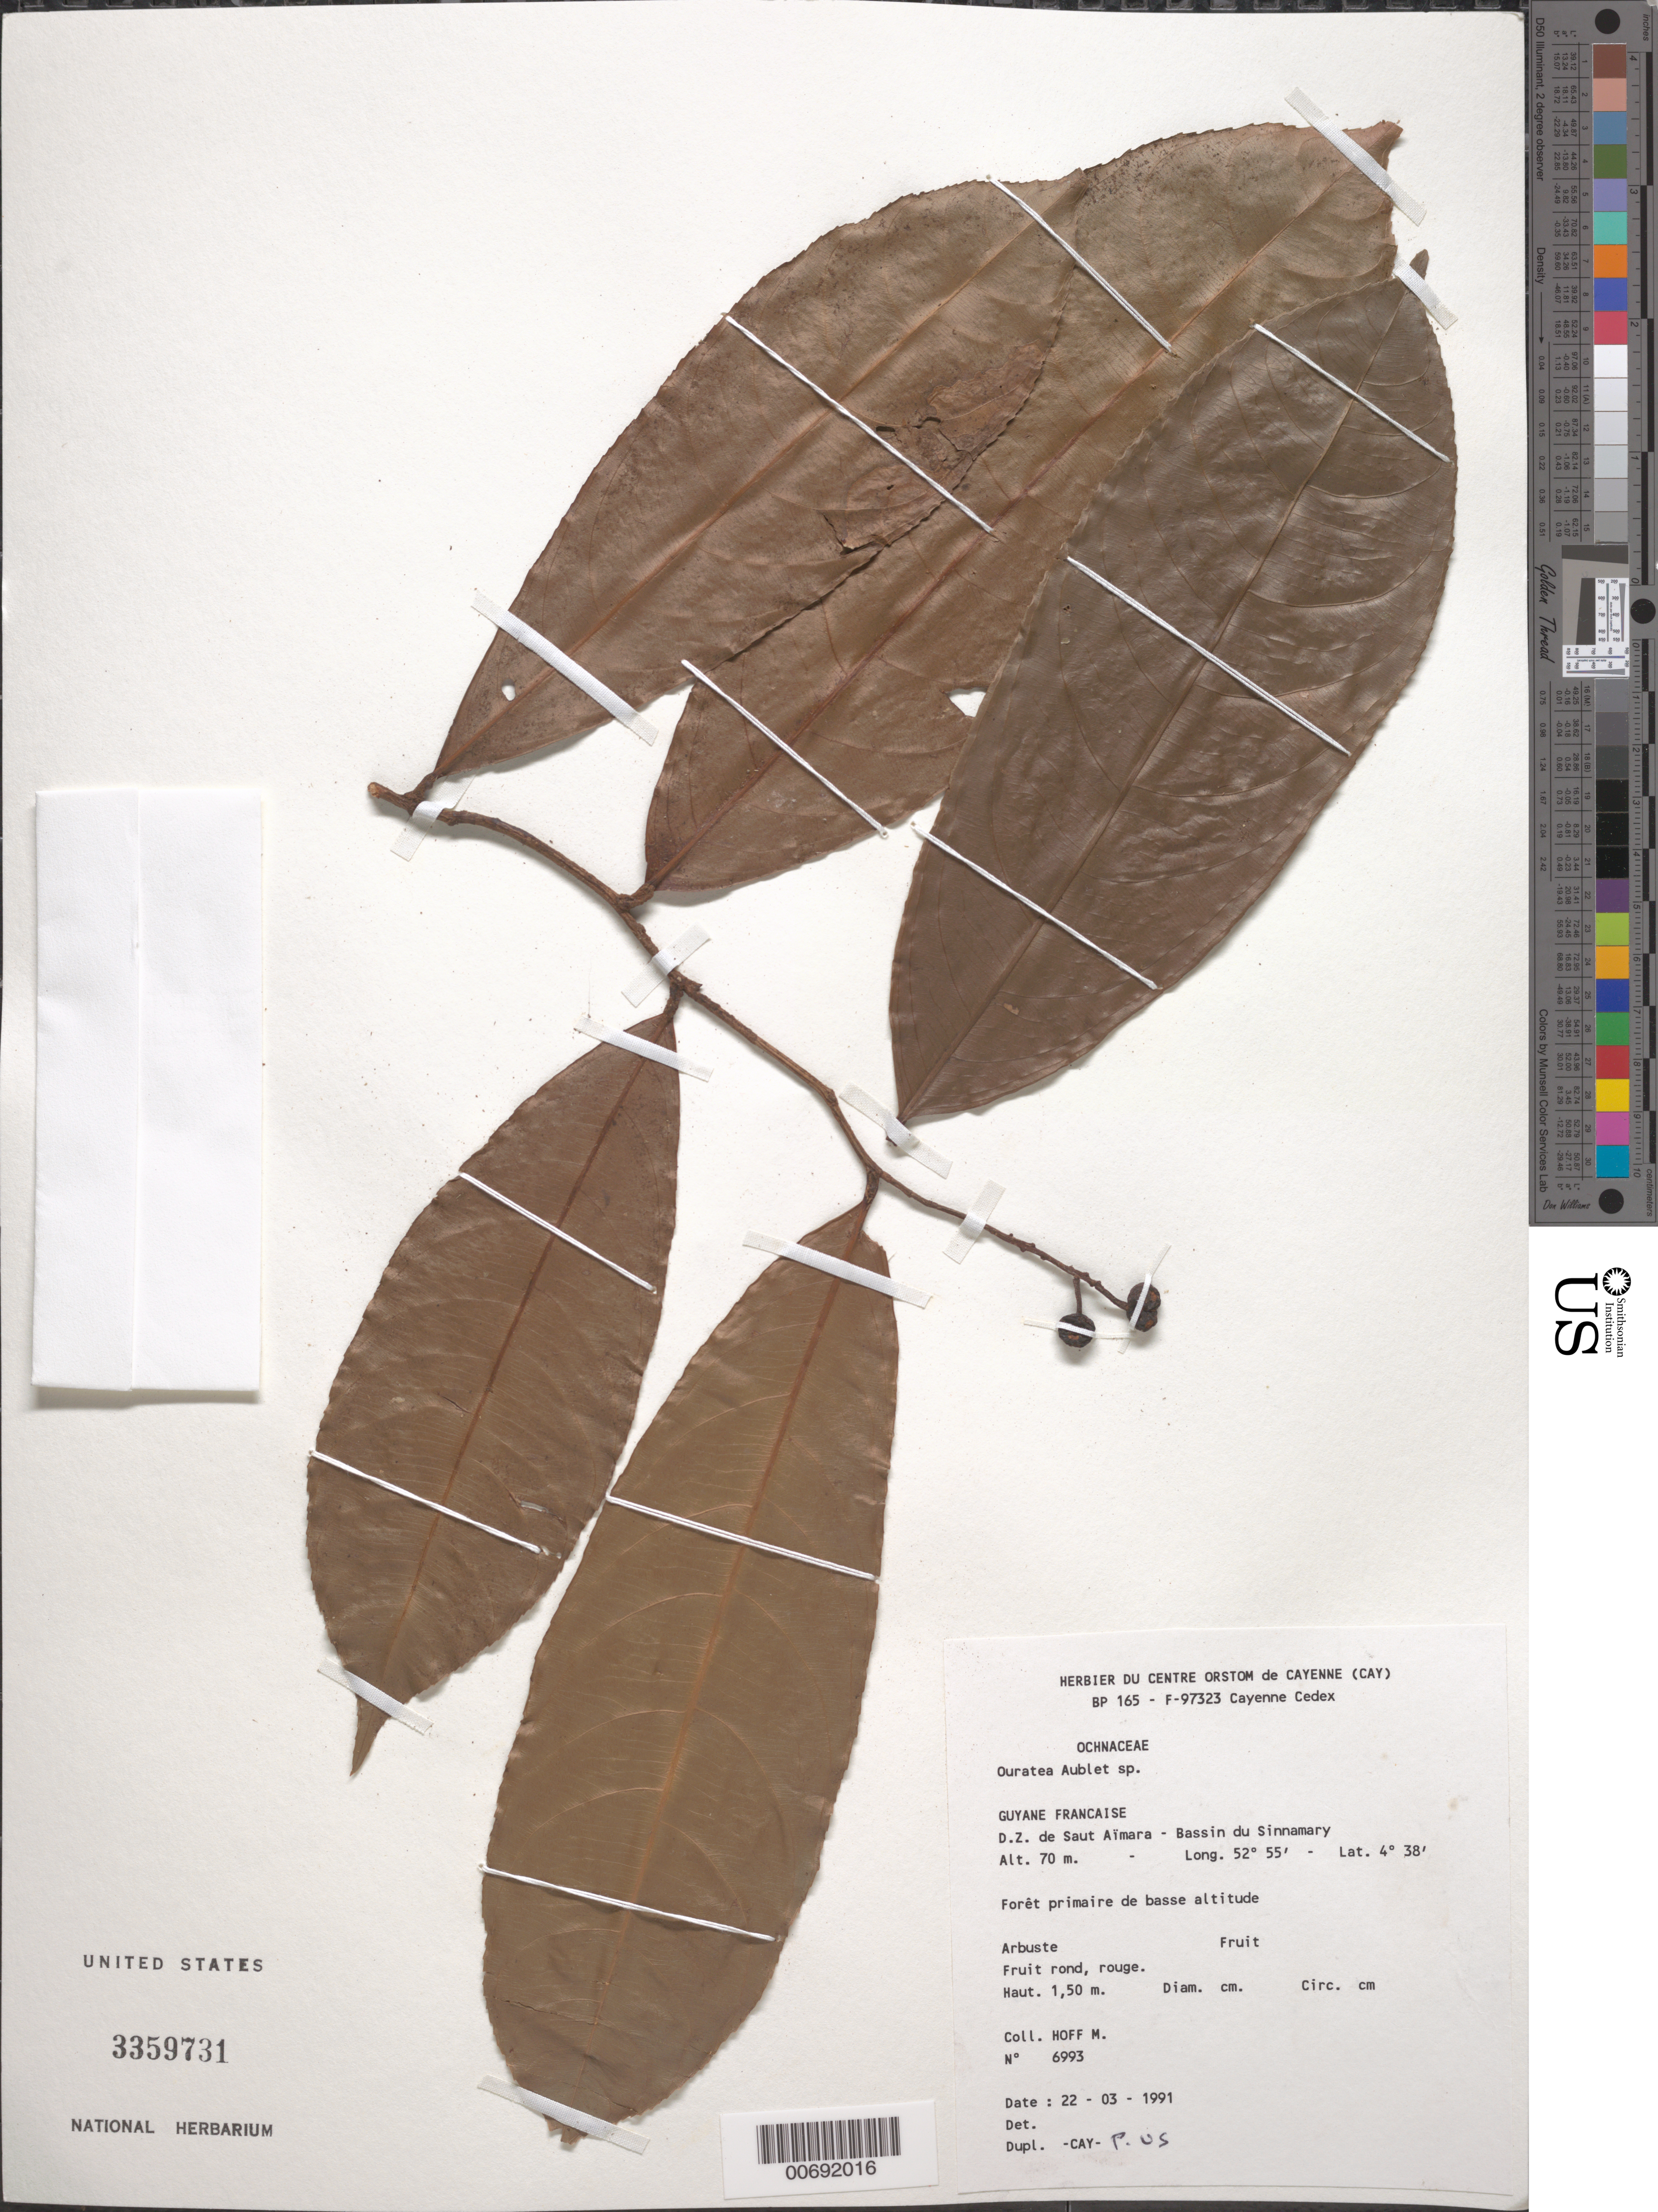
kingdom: Plantae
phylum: Tracheophyta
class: Magnoliopsida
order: Malpighiales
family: Ochnaceae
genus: Ouratea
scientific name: Ouratea sp.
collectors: M. Hoff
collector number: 6993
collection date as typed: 22-Mar-91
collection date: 1991-03-22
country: French Guiana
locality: Saut Aïmara, Bassin du Sinnamary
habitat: Forêt de pente de basse altitude. Sur sol nu en forte pente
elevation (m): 70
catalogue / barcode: US 3359731